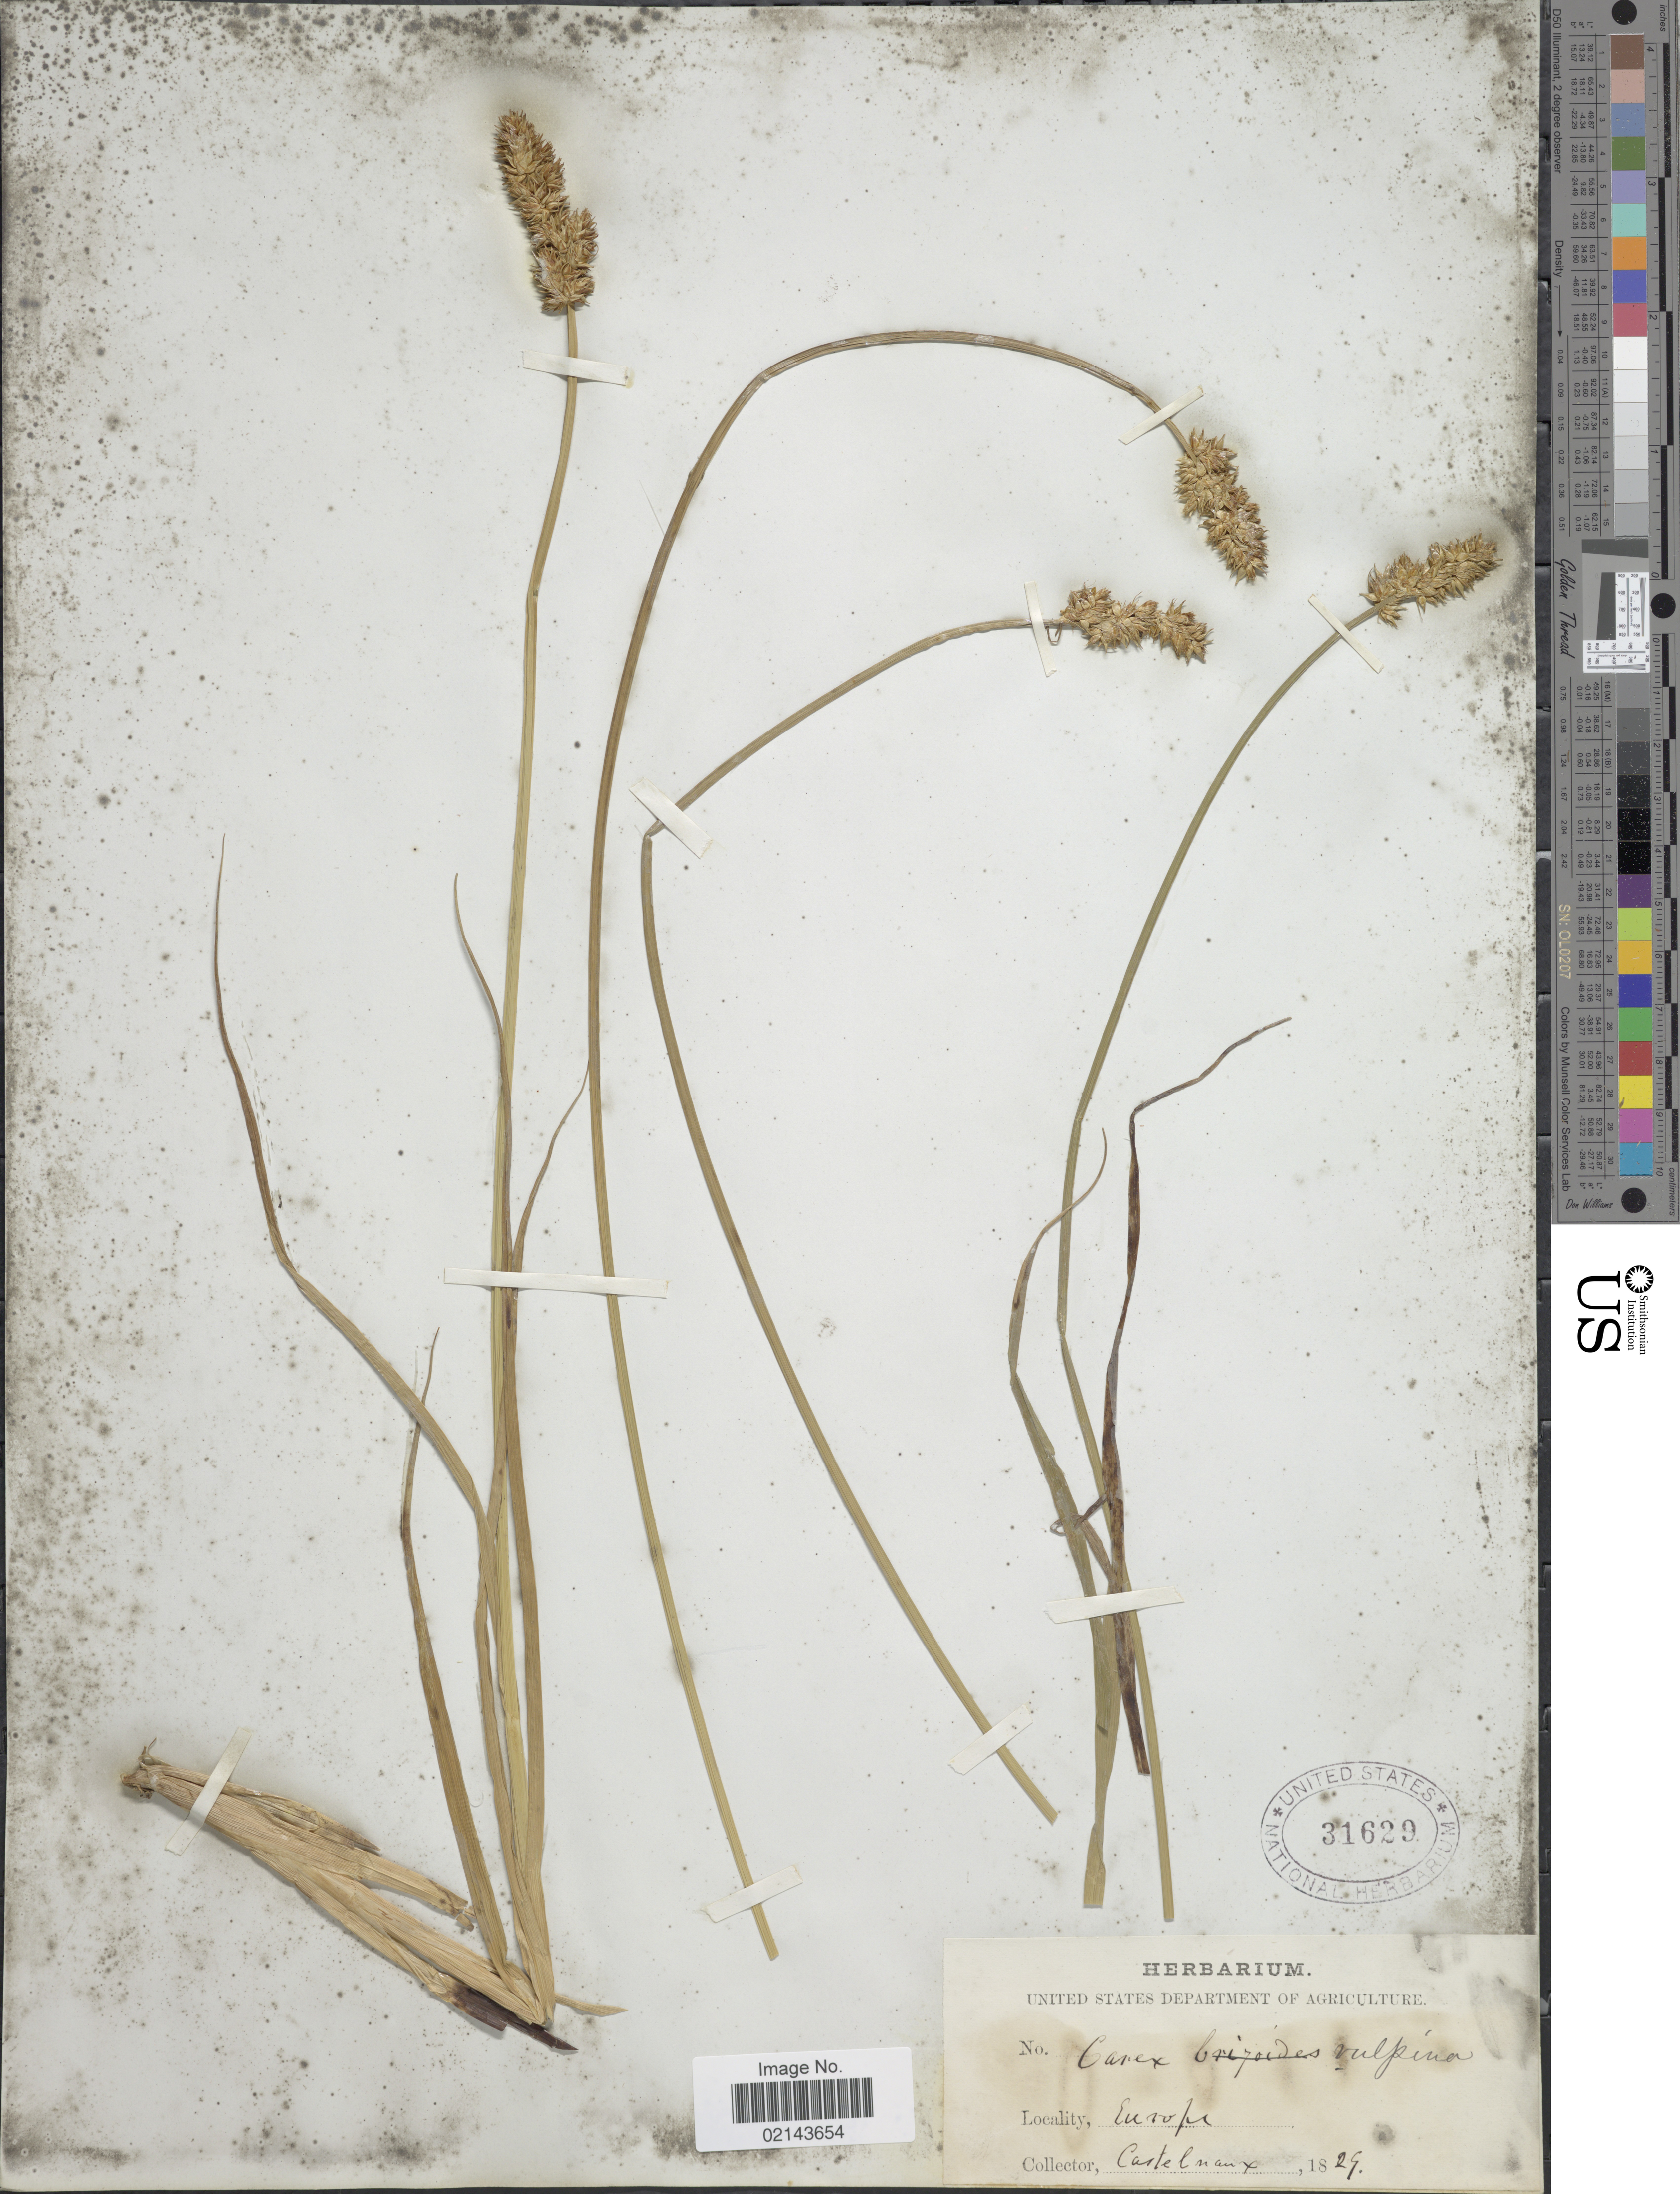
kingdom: Plantae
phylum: Tracheophyta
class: Liliopsida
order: Poales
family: Cyperaceae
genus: Carex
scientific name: Carex vulpina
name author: L.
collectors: Castelnaux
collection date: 1829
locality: Europe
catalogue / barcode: US 31629